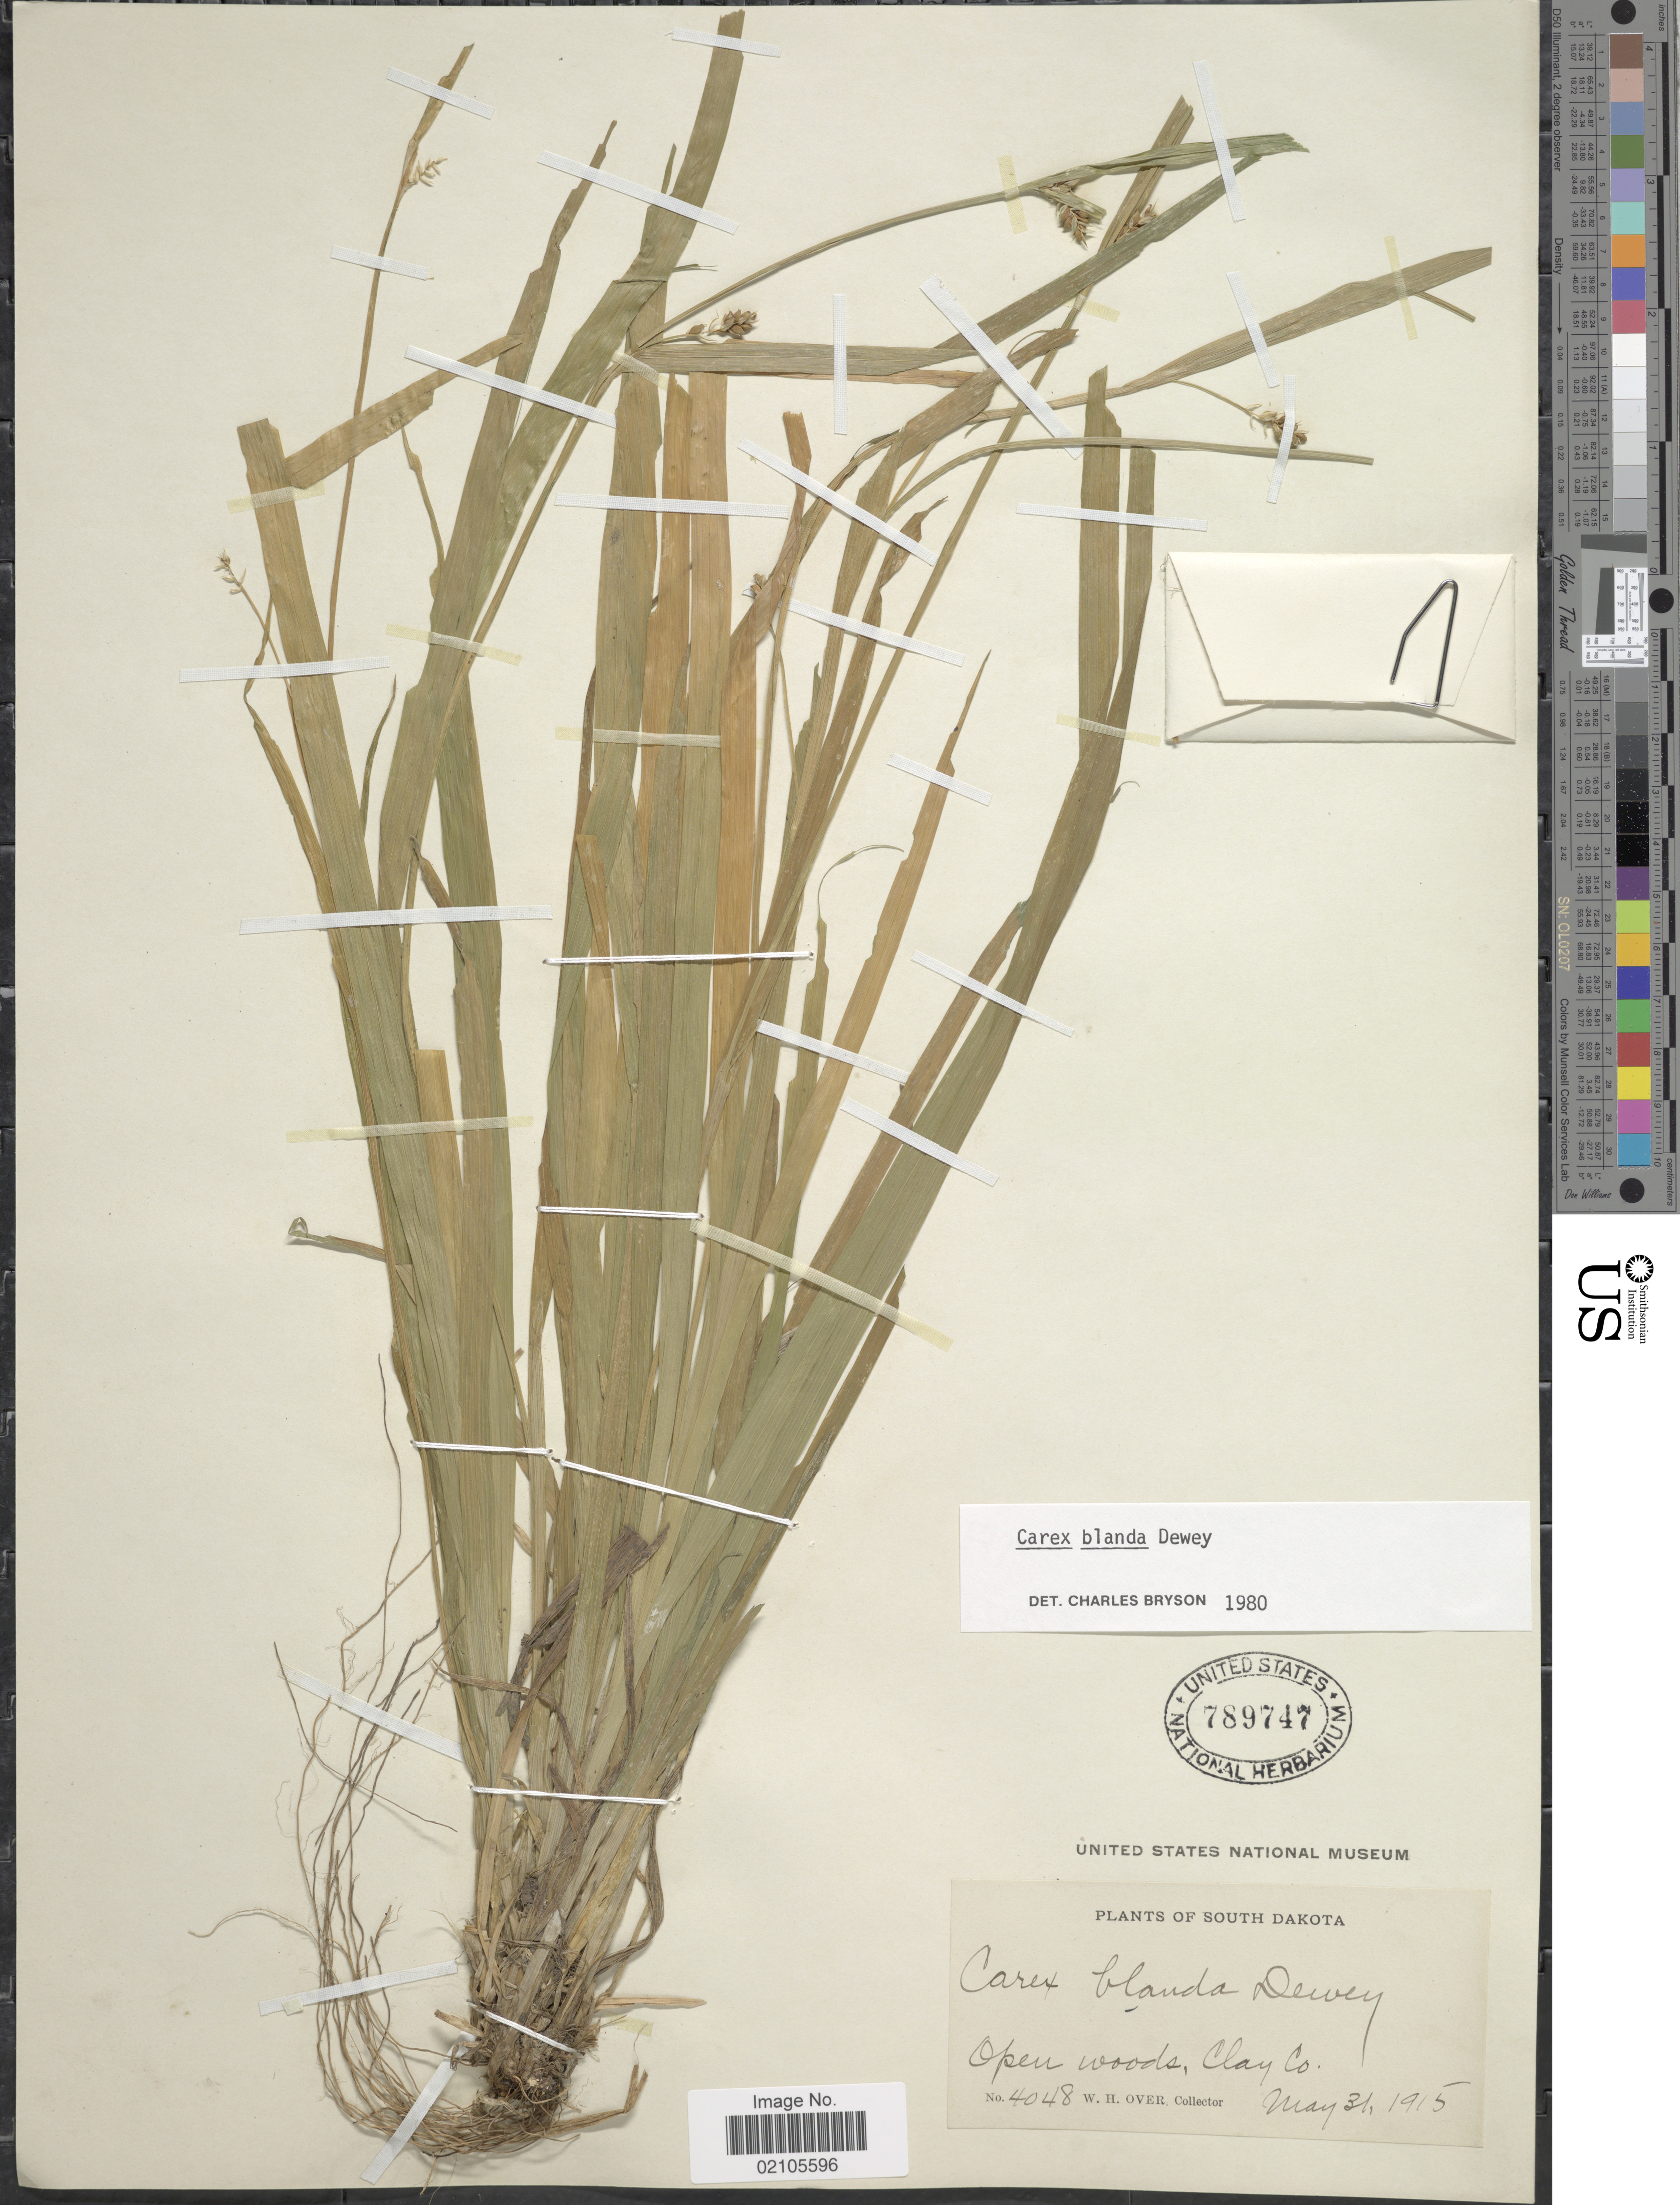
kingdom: Plantae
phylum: Tracheophyta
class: Liliopsida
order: Poales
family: Cyperaceae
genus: Carex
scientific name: Carex blanda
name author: Dewey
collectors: W. Over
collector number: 4048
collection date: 1915-05-31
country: United States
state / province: South Dakota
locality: Open woods, Clay Co.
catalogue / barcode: US 789747